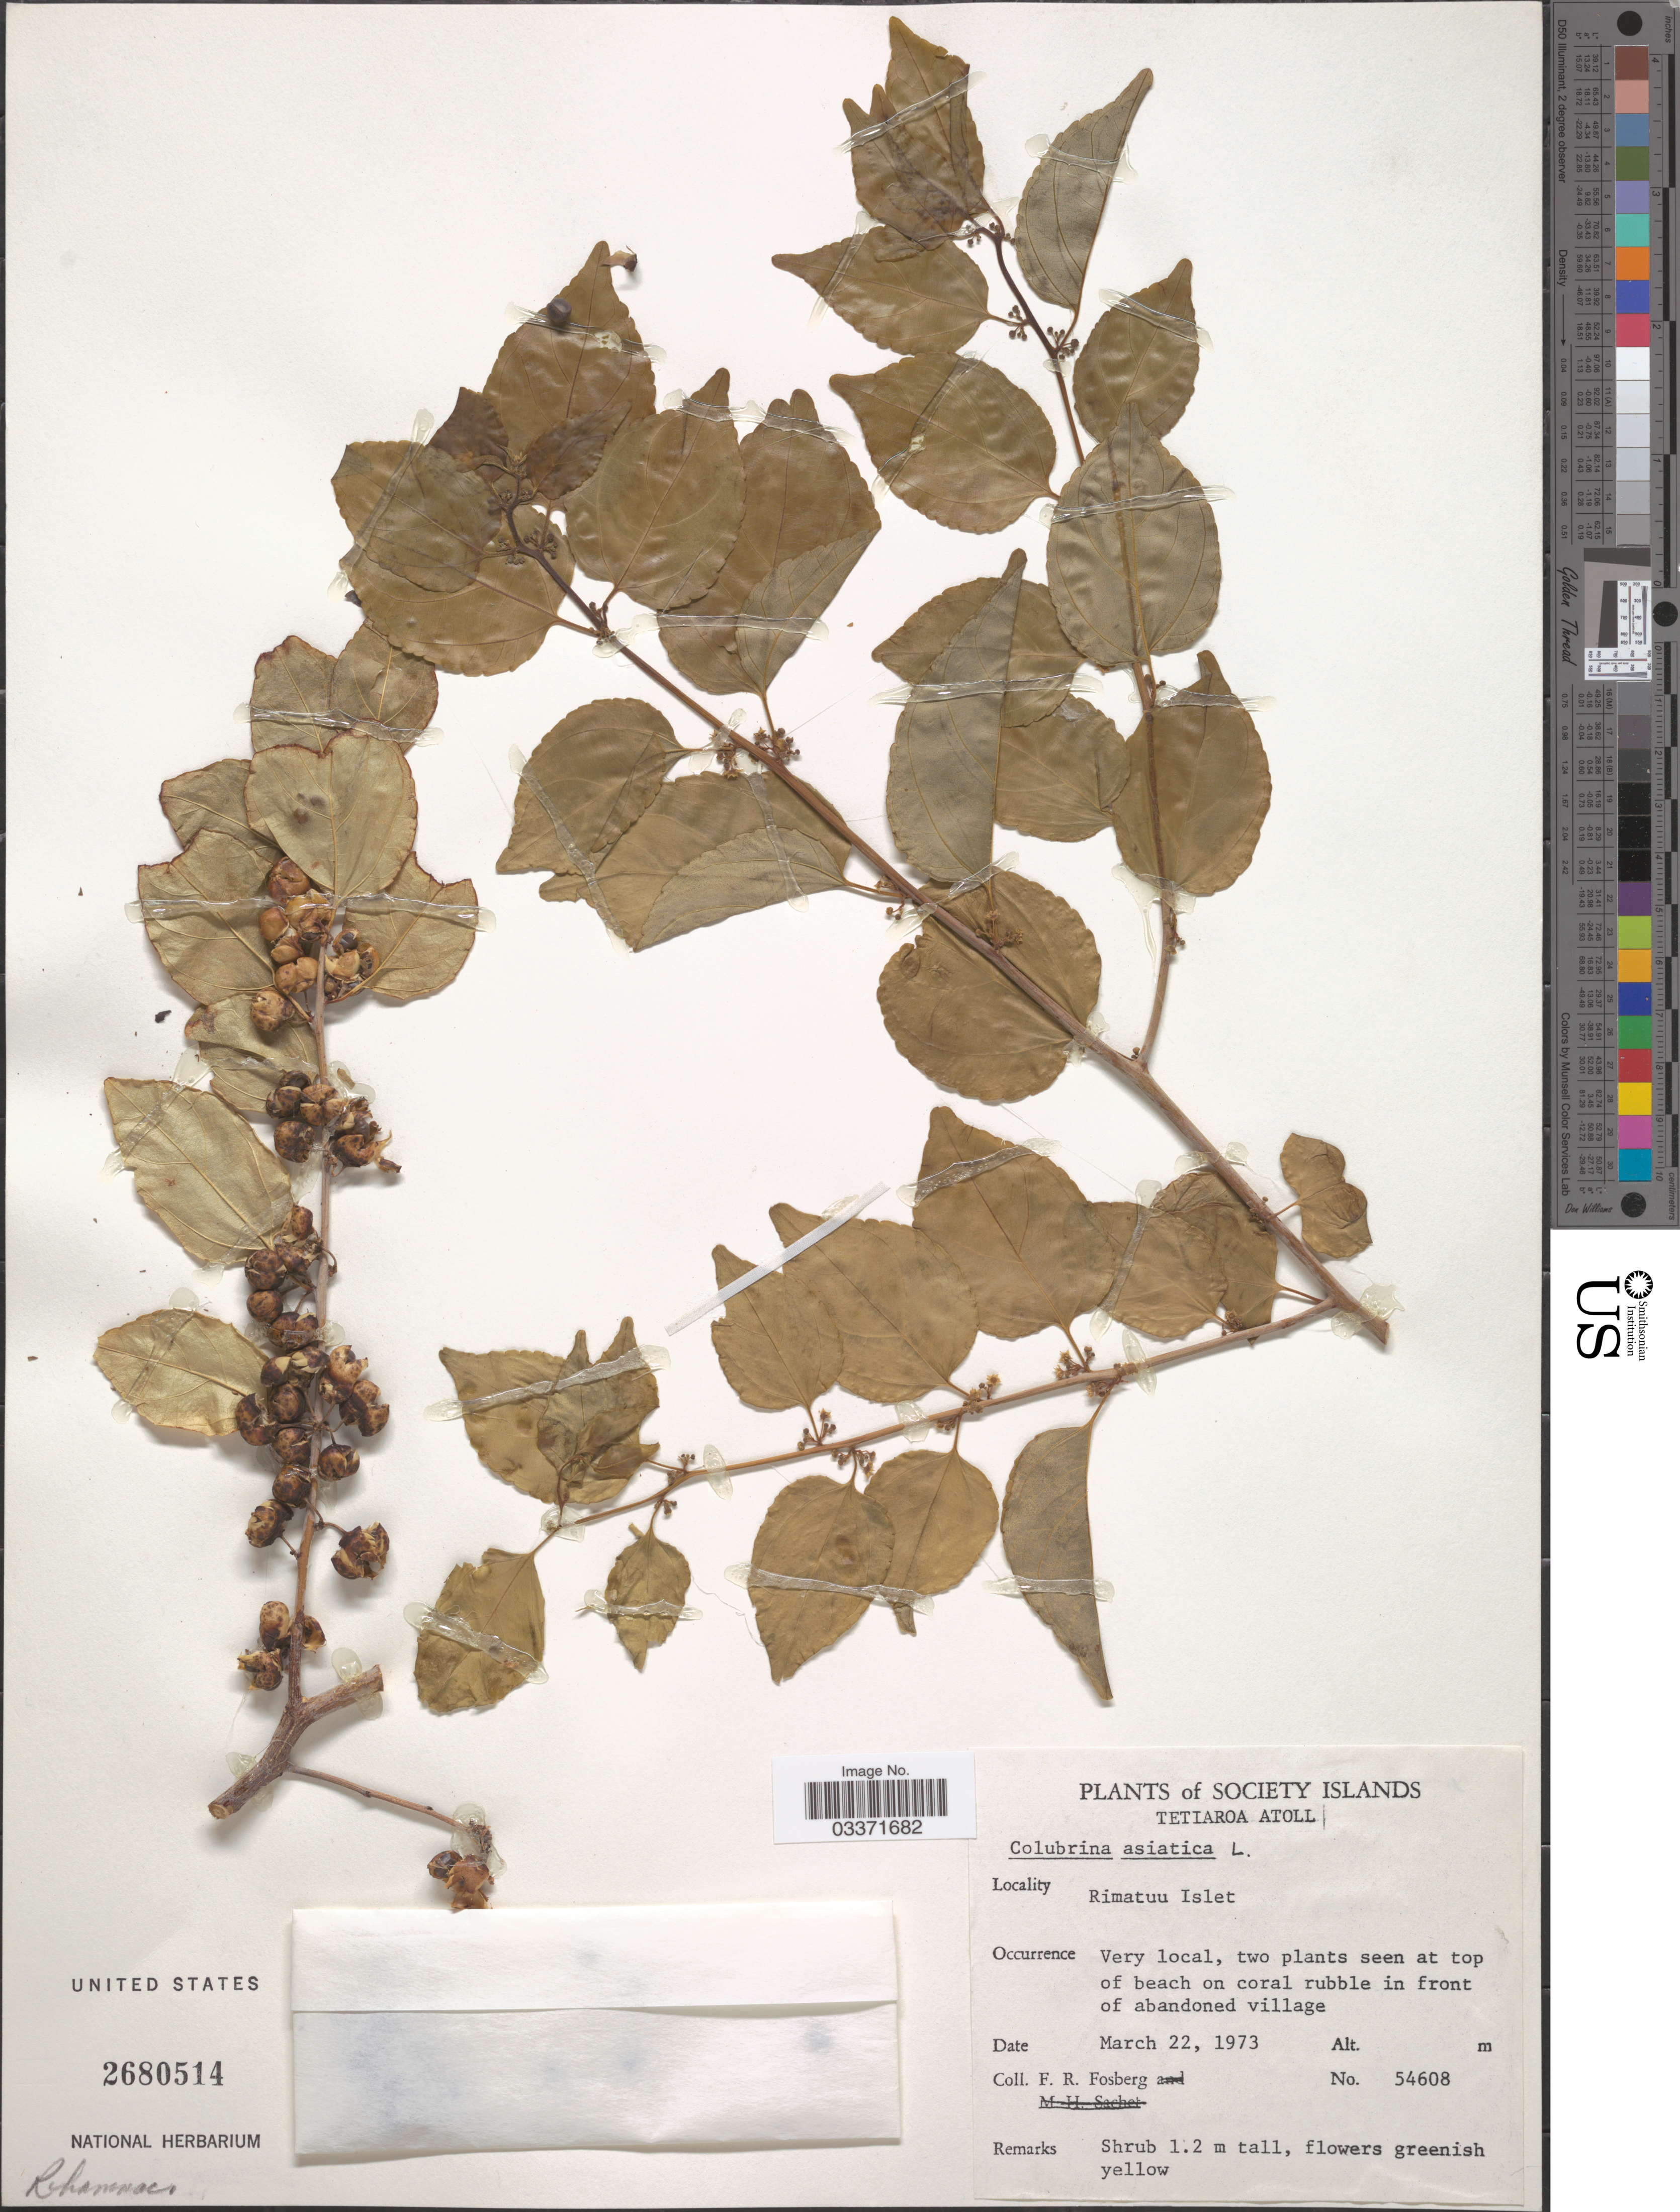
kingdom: Plantae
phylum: Tracheophyta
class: Magnoliopsida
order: Rosales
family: Rhamnaceae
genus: Colubrina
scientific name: Colubrina asiatica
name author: (L.) Brongn.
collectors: F. R. Fosberg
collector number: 54608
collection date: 1973-03-22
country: French Polynesia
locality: Society Islands, Tetiaroa Atoll, Rimatuu Islet.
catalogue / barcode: US 2680514